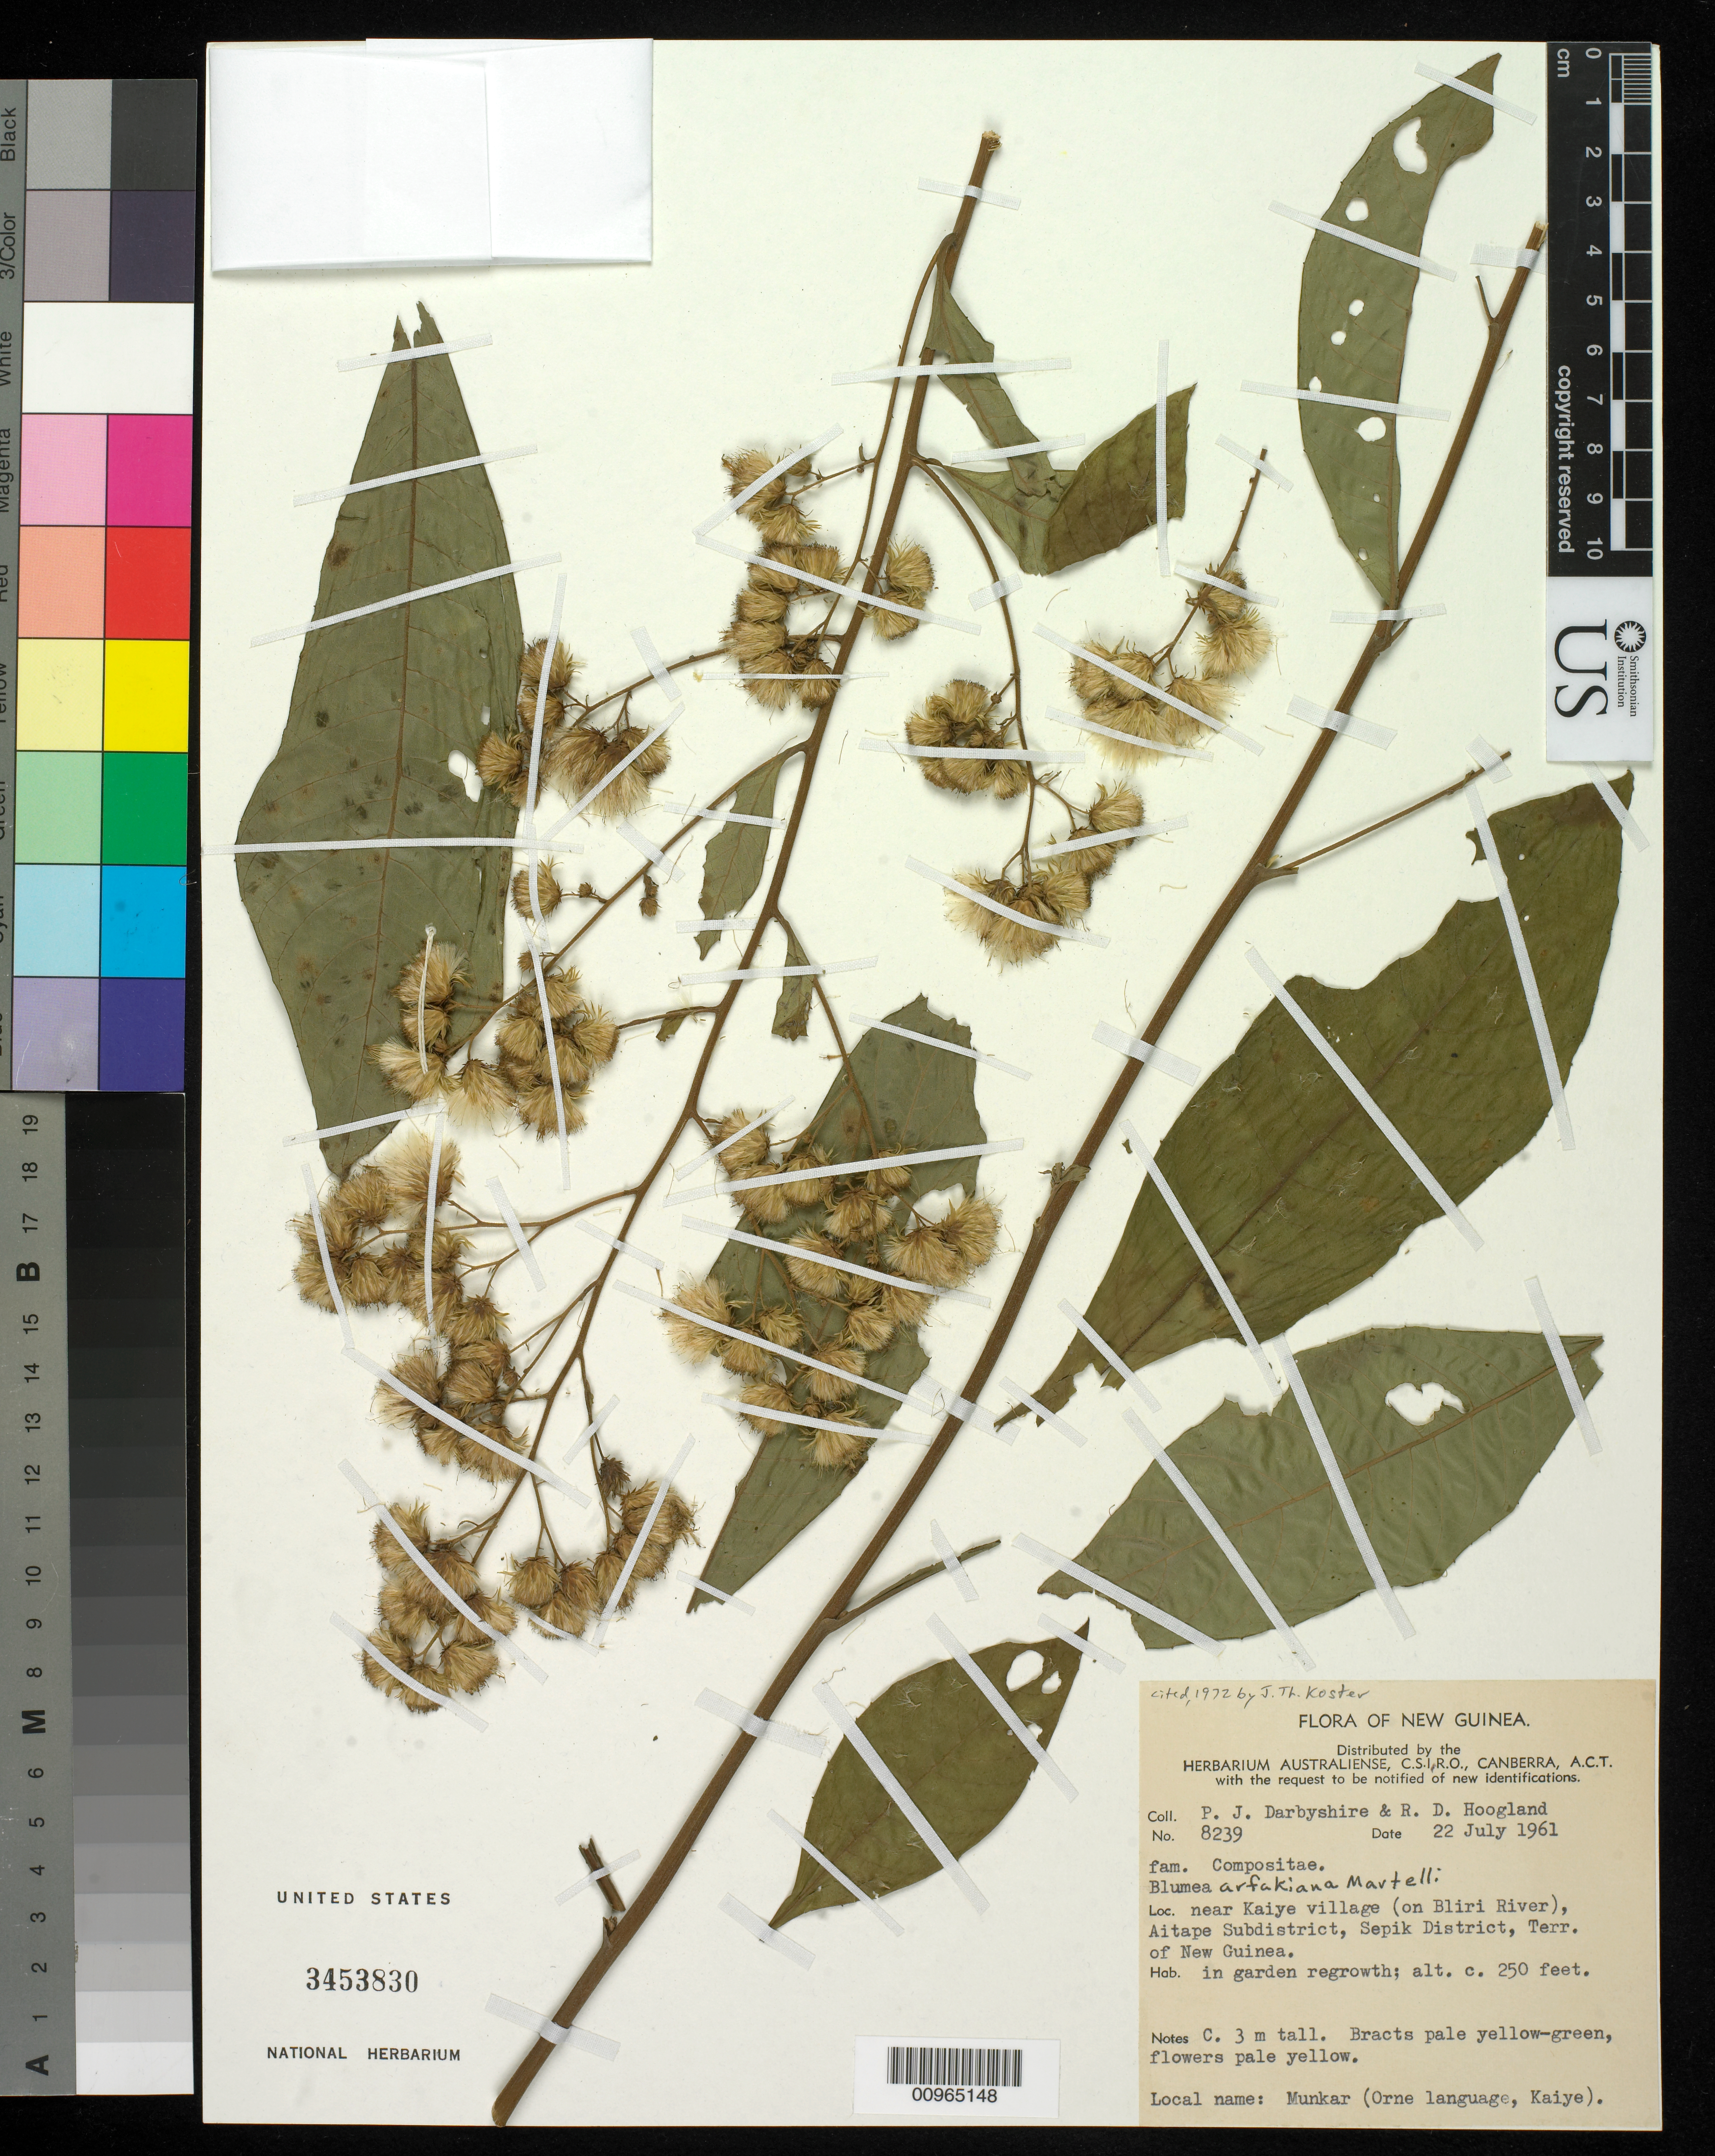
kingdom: Plantae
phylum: Tracheophyta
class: Magnoliopsida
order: Asterales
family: Asteraceae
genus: Blumea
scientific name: Blumea arfakiana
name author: Mart.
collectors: P. Darbyshire & R. D. Hoogland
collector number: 8239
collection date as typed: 22 Jul 1961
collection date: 1961-07-22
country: Papua New Guinea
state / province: Sandaun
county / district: Aitape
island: New Guinea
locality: Near Kaiye village on Bliri River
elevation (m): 76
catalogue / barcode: US 3453830